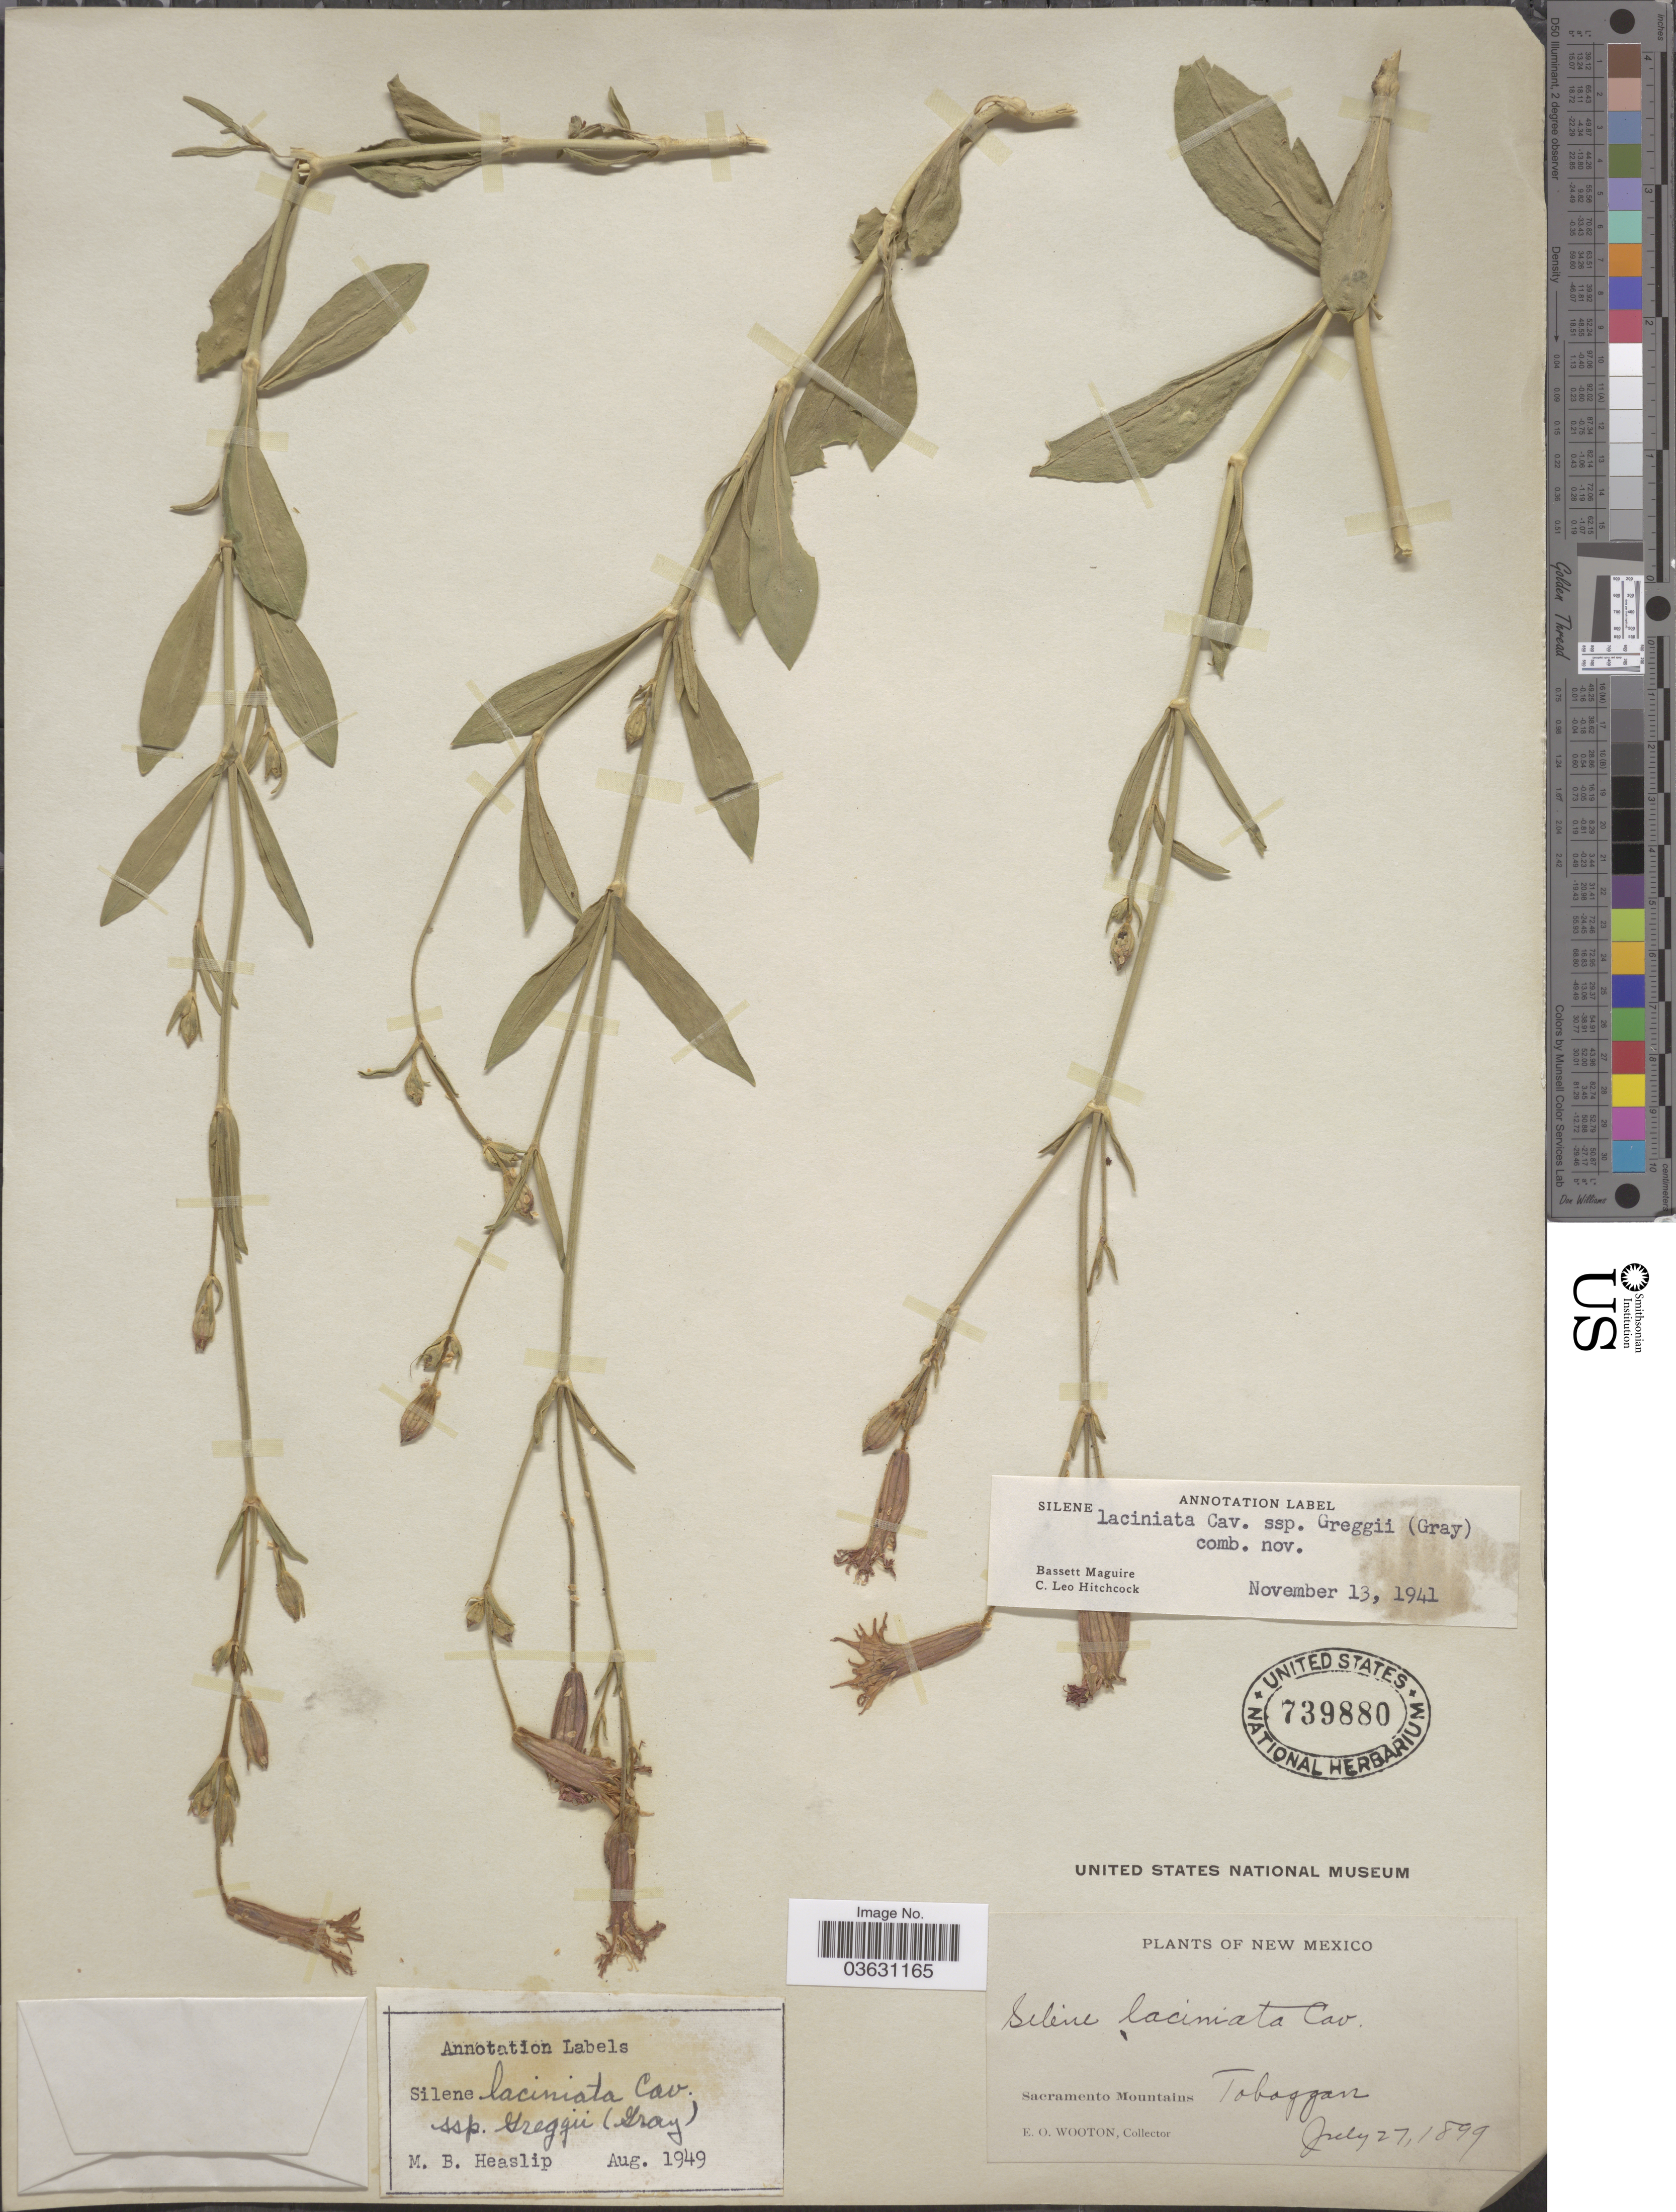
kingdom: Plantae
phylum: Tracheophyta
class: Magnoliopsida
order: Caryophyllales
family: Caryophyllaceae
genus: Silene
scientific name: Silene laciniata subsp. greggii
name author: (A. Gray) C.L. Hitchc. & Maguire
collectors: E. O. Wooton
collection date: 1899-07-27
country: United States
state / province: New Mexico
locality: Sacramento Mountains Toboggan.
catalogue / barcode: US 739880